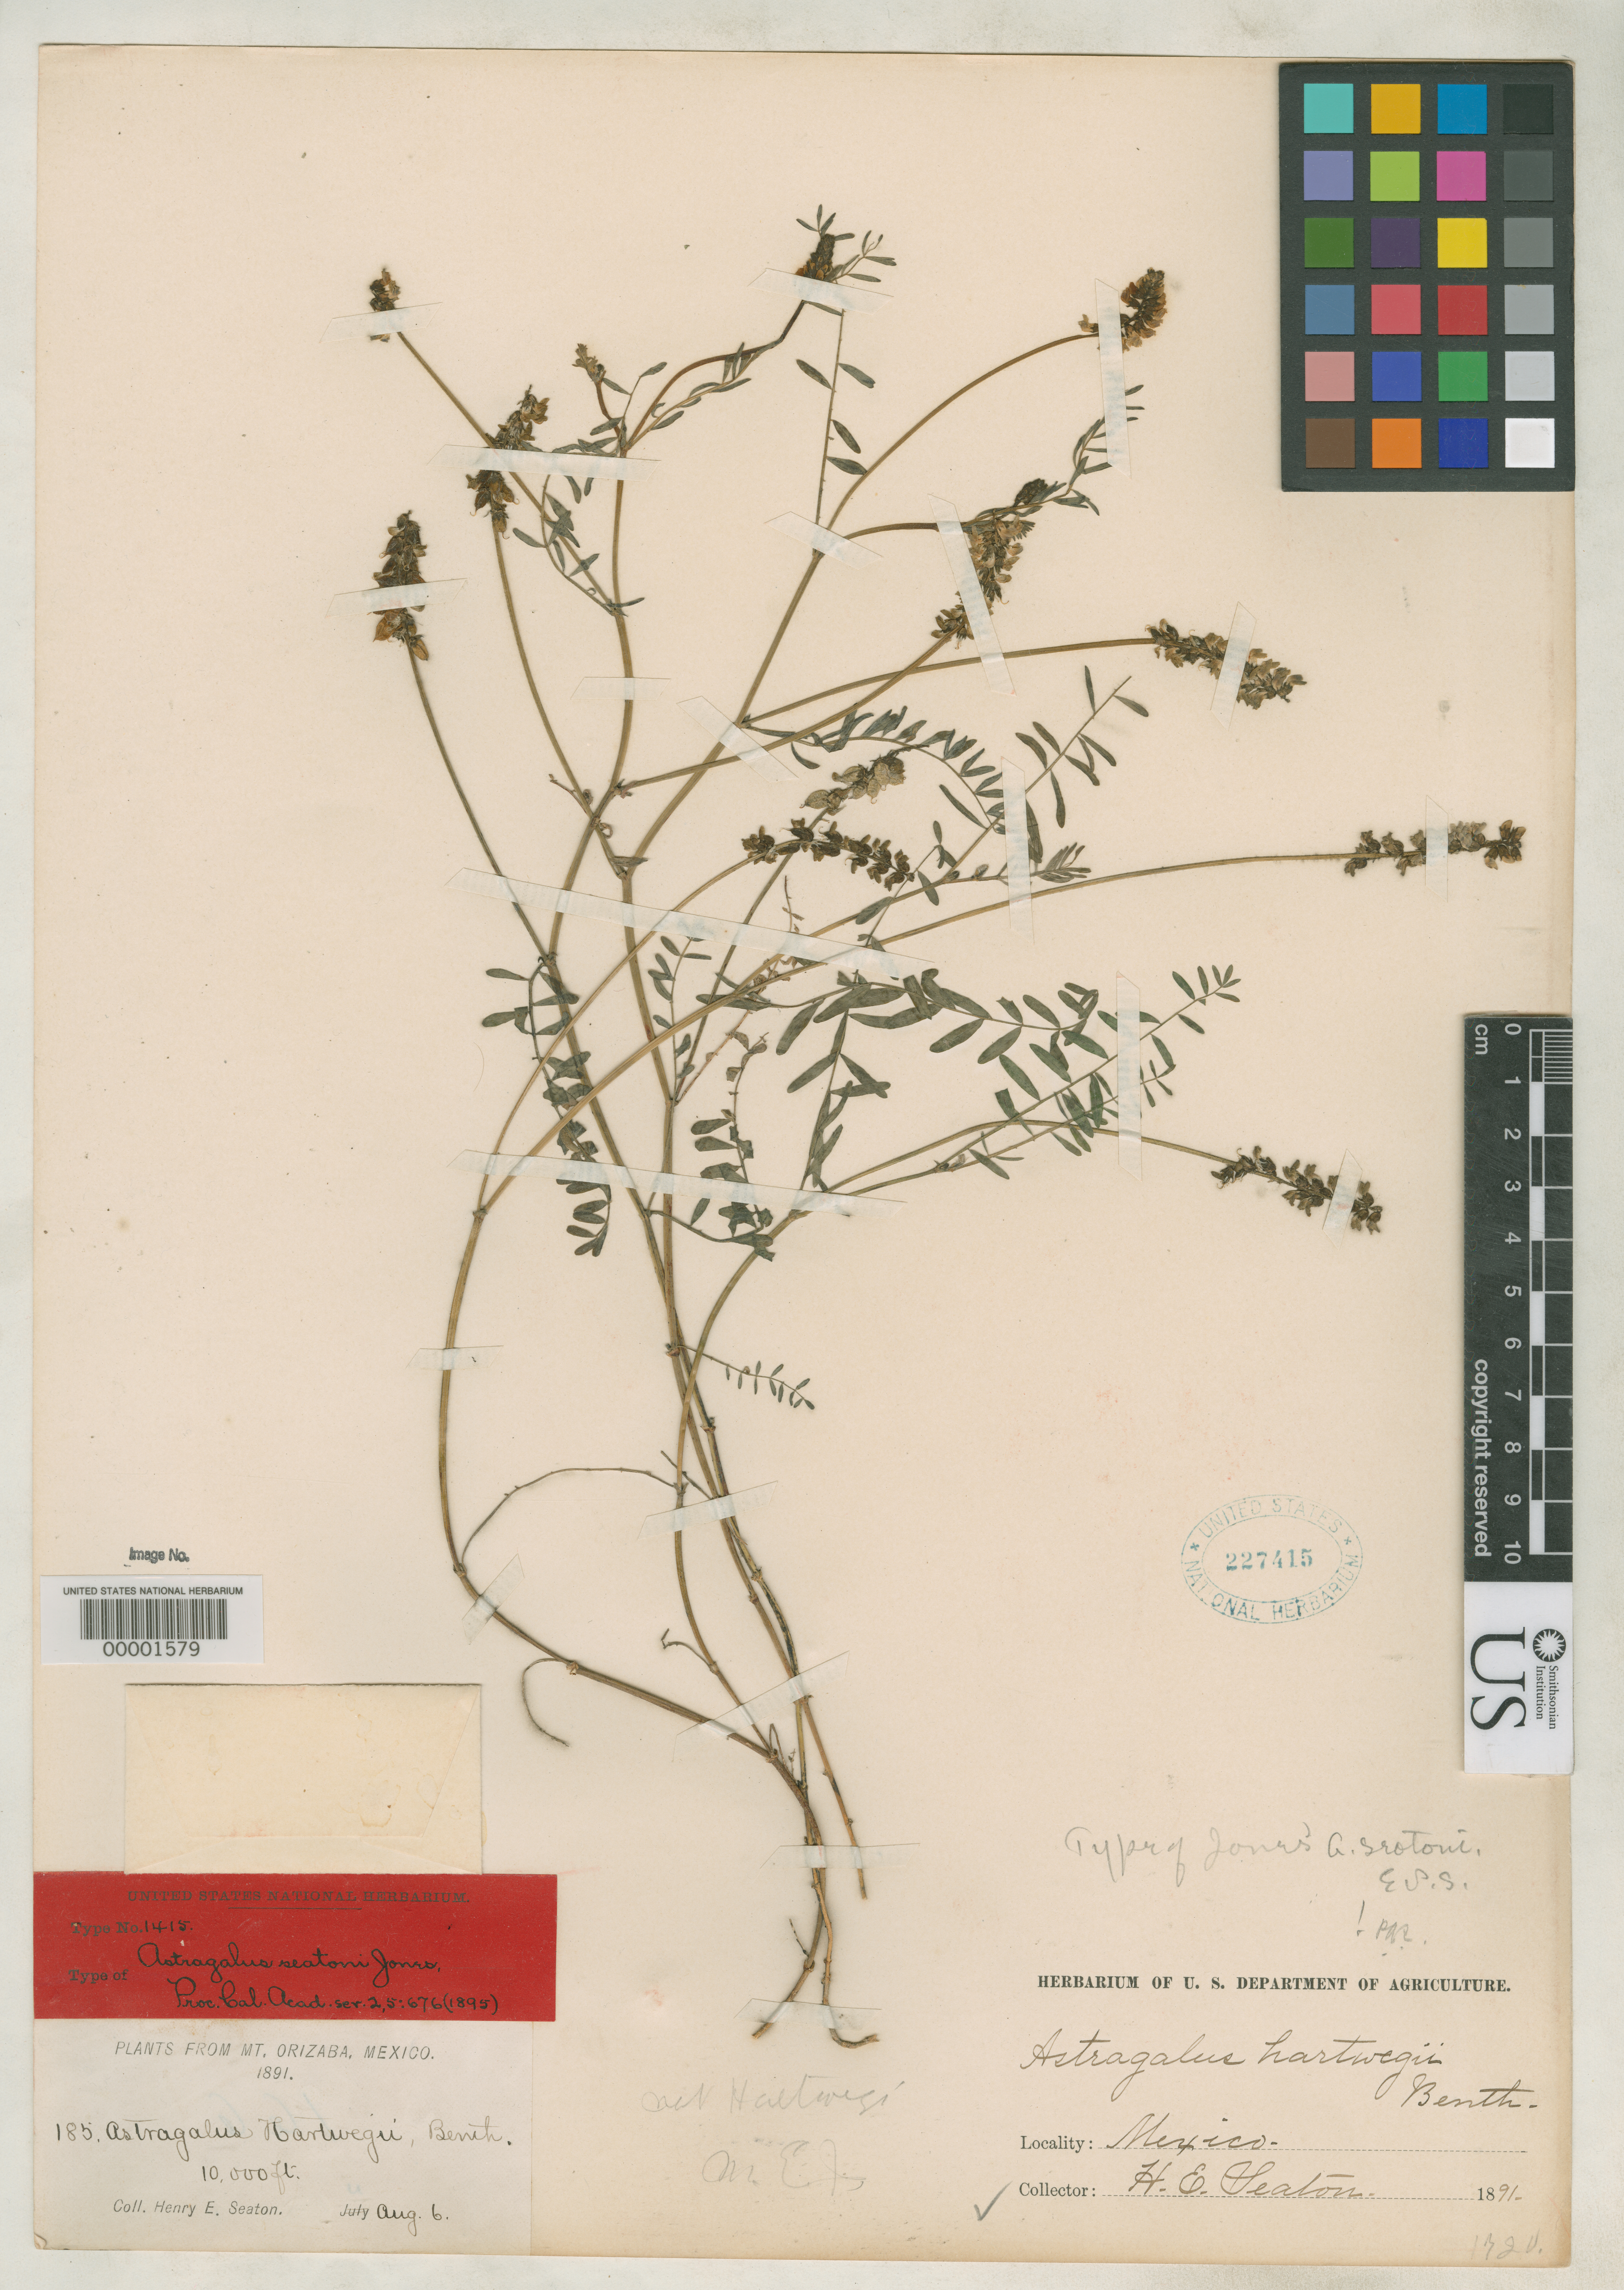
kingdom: Plantae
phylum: Tracheophyta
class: Magnoliopsida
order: Fabales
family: Fabaceae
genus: Astragalus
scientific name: Astragalus seatoni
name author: M.E. Jones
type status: Isosyntype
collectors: H. E. Seaton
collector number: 185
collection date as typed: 06 Aug 1891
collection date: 1891-08-06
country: Mexico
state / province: Veracruz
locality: Mount Orizaba.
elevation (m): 3048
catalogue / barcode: US 227415